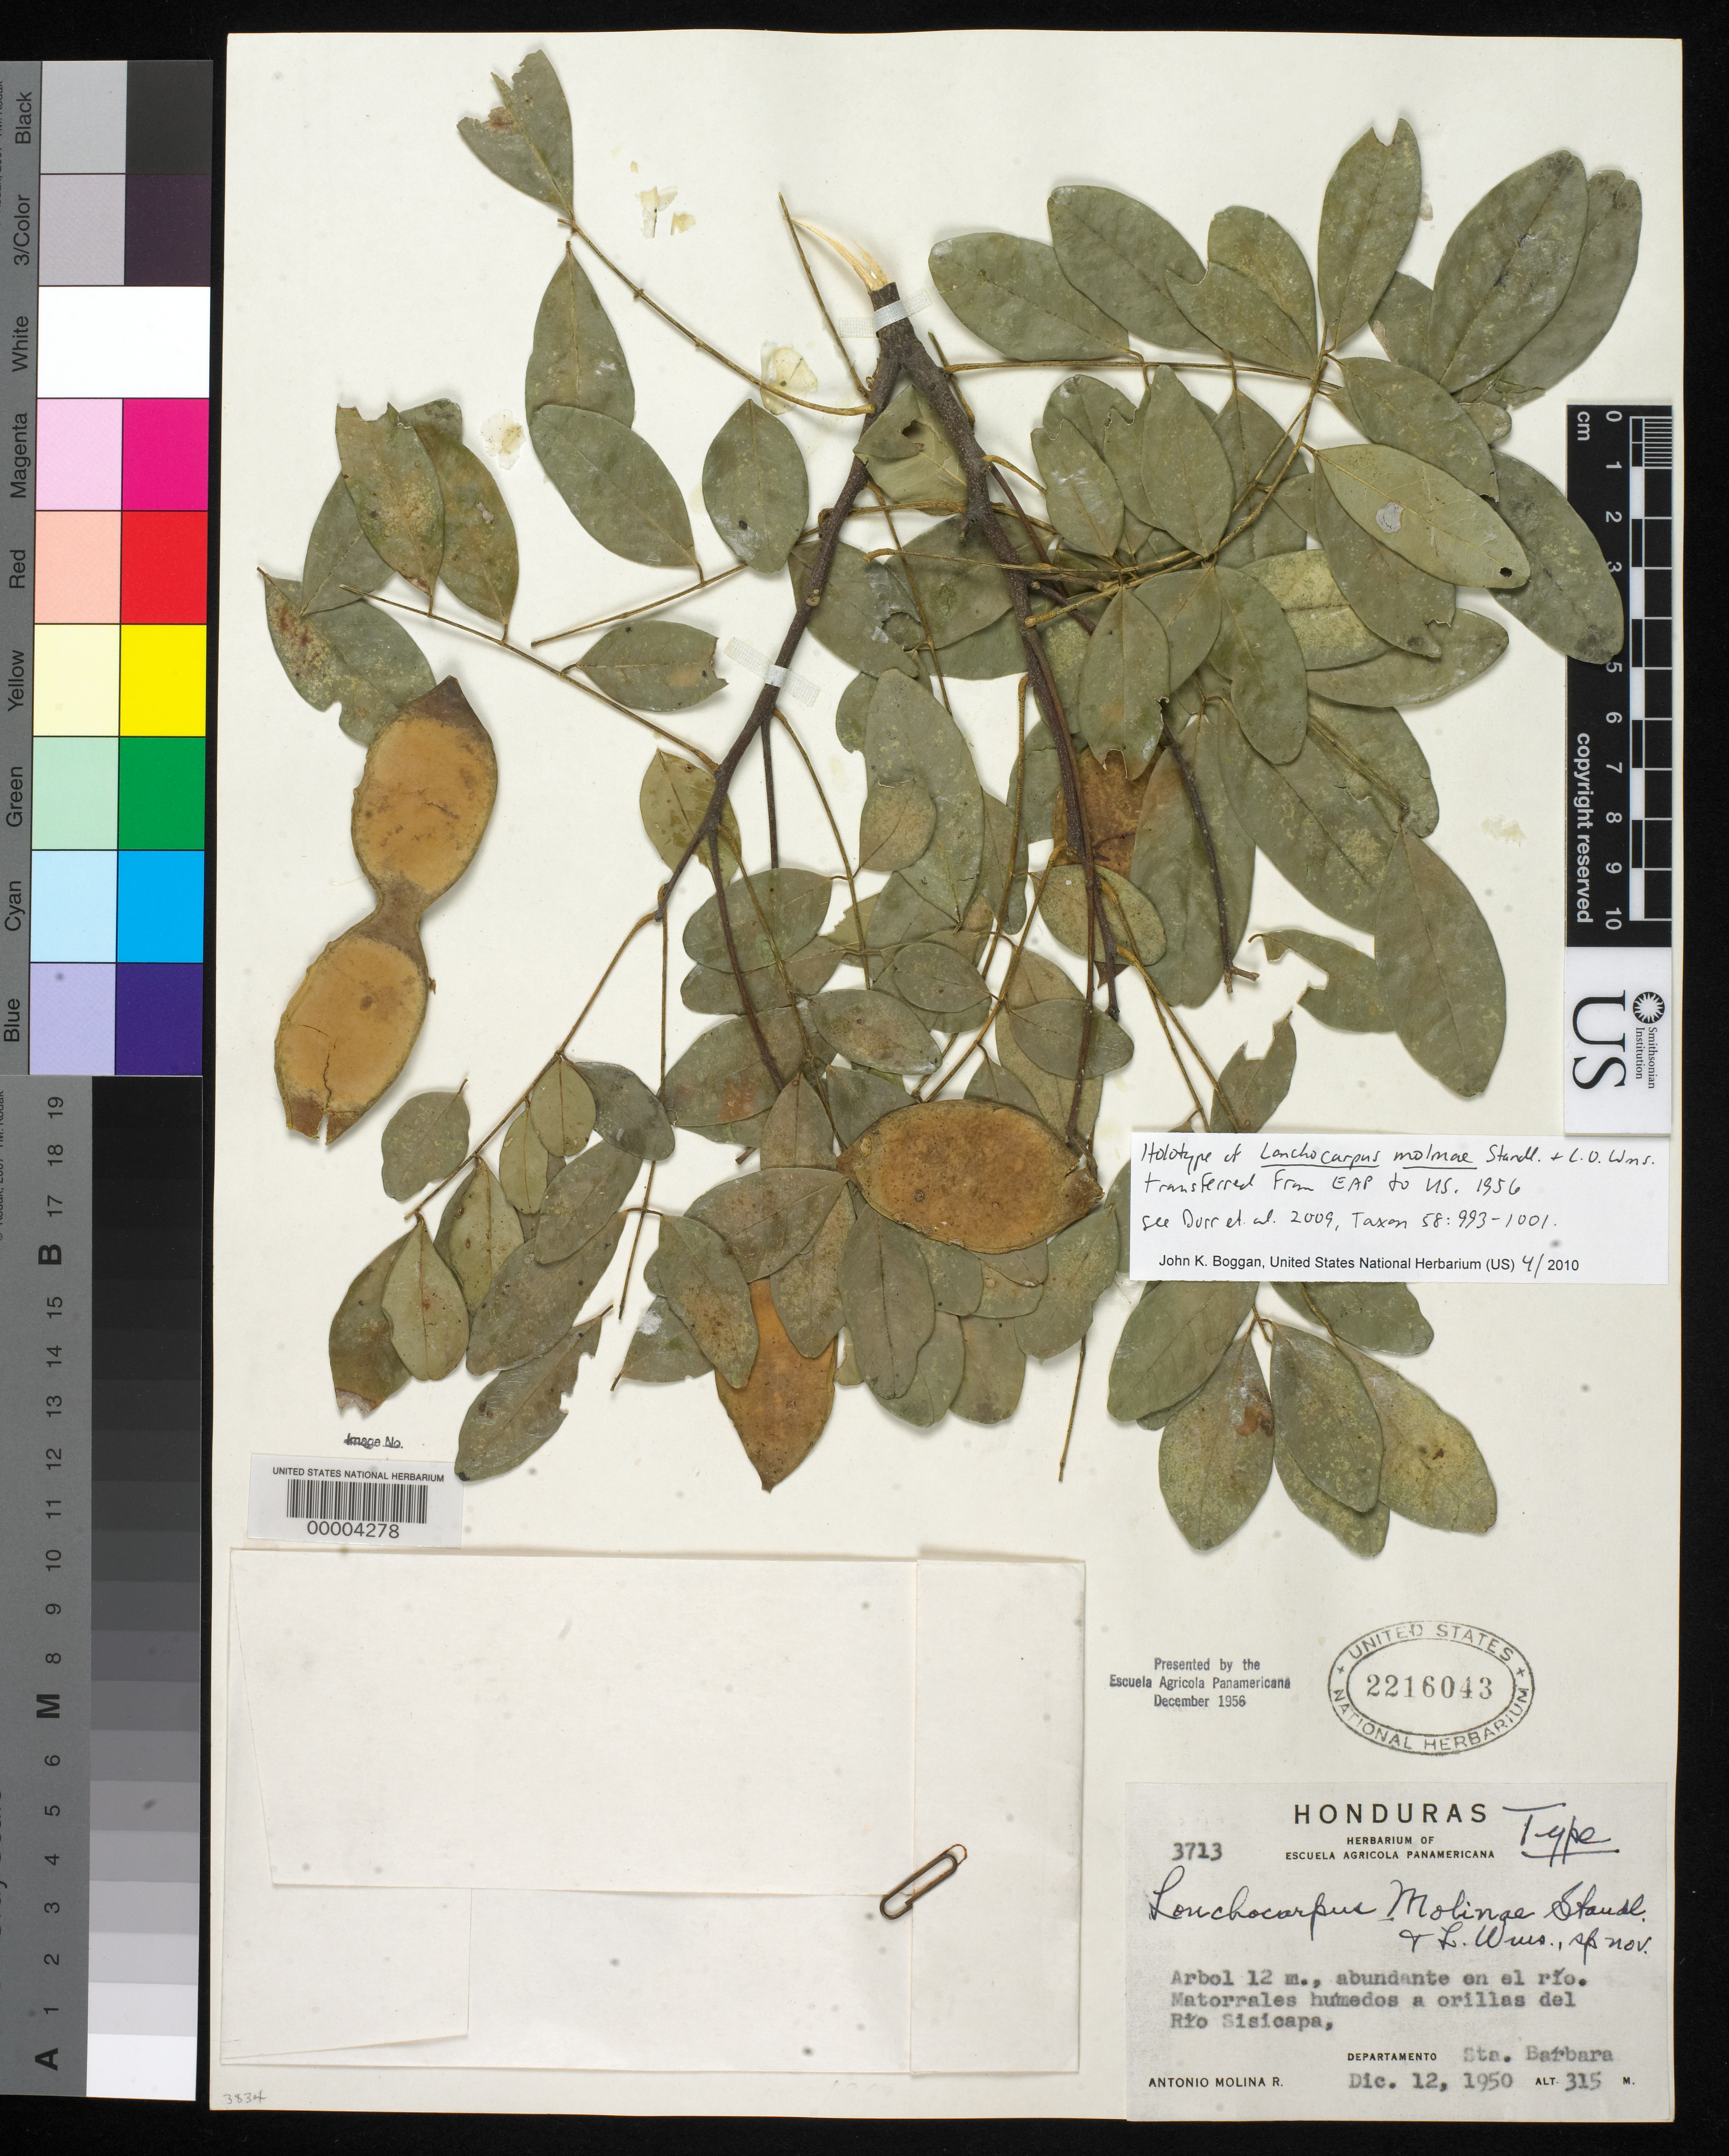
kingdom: Plantae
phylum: Tracheophyta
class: Magnoliopsida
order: Fabales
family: Fabaceae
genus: Lonchocarpus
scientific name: Lonchocarpus molinae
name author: Standl. & L.O. Williams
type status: Holotype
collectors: A. Molina R.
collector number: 3713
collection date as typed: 12 Dec 1950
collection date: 1950-12-12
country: Honduras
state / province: Santa Bárbara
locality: Orillas del Rio Sisicapa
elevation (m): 315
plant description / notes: "Presented by the Escuela Agricola Panamericana December 1956." Holotype, transferred from EAP to US (see Dorr et al. 2009, Taxon 58: 993-1001).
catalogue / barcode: US 2216043